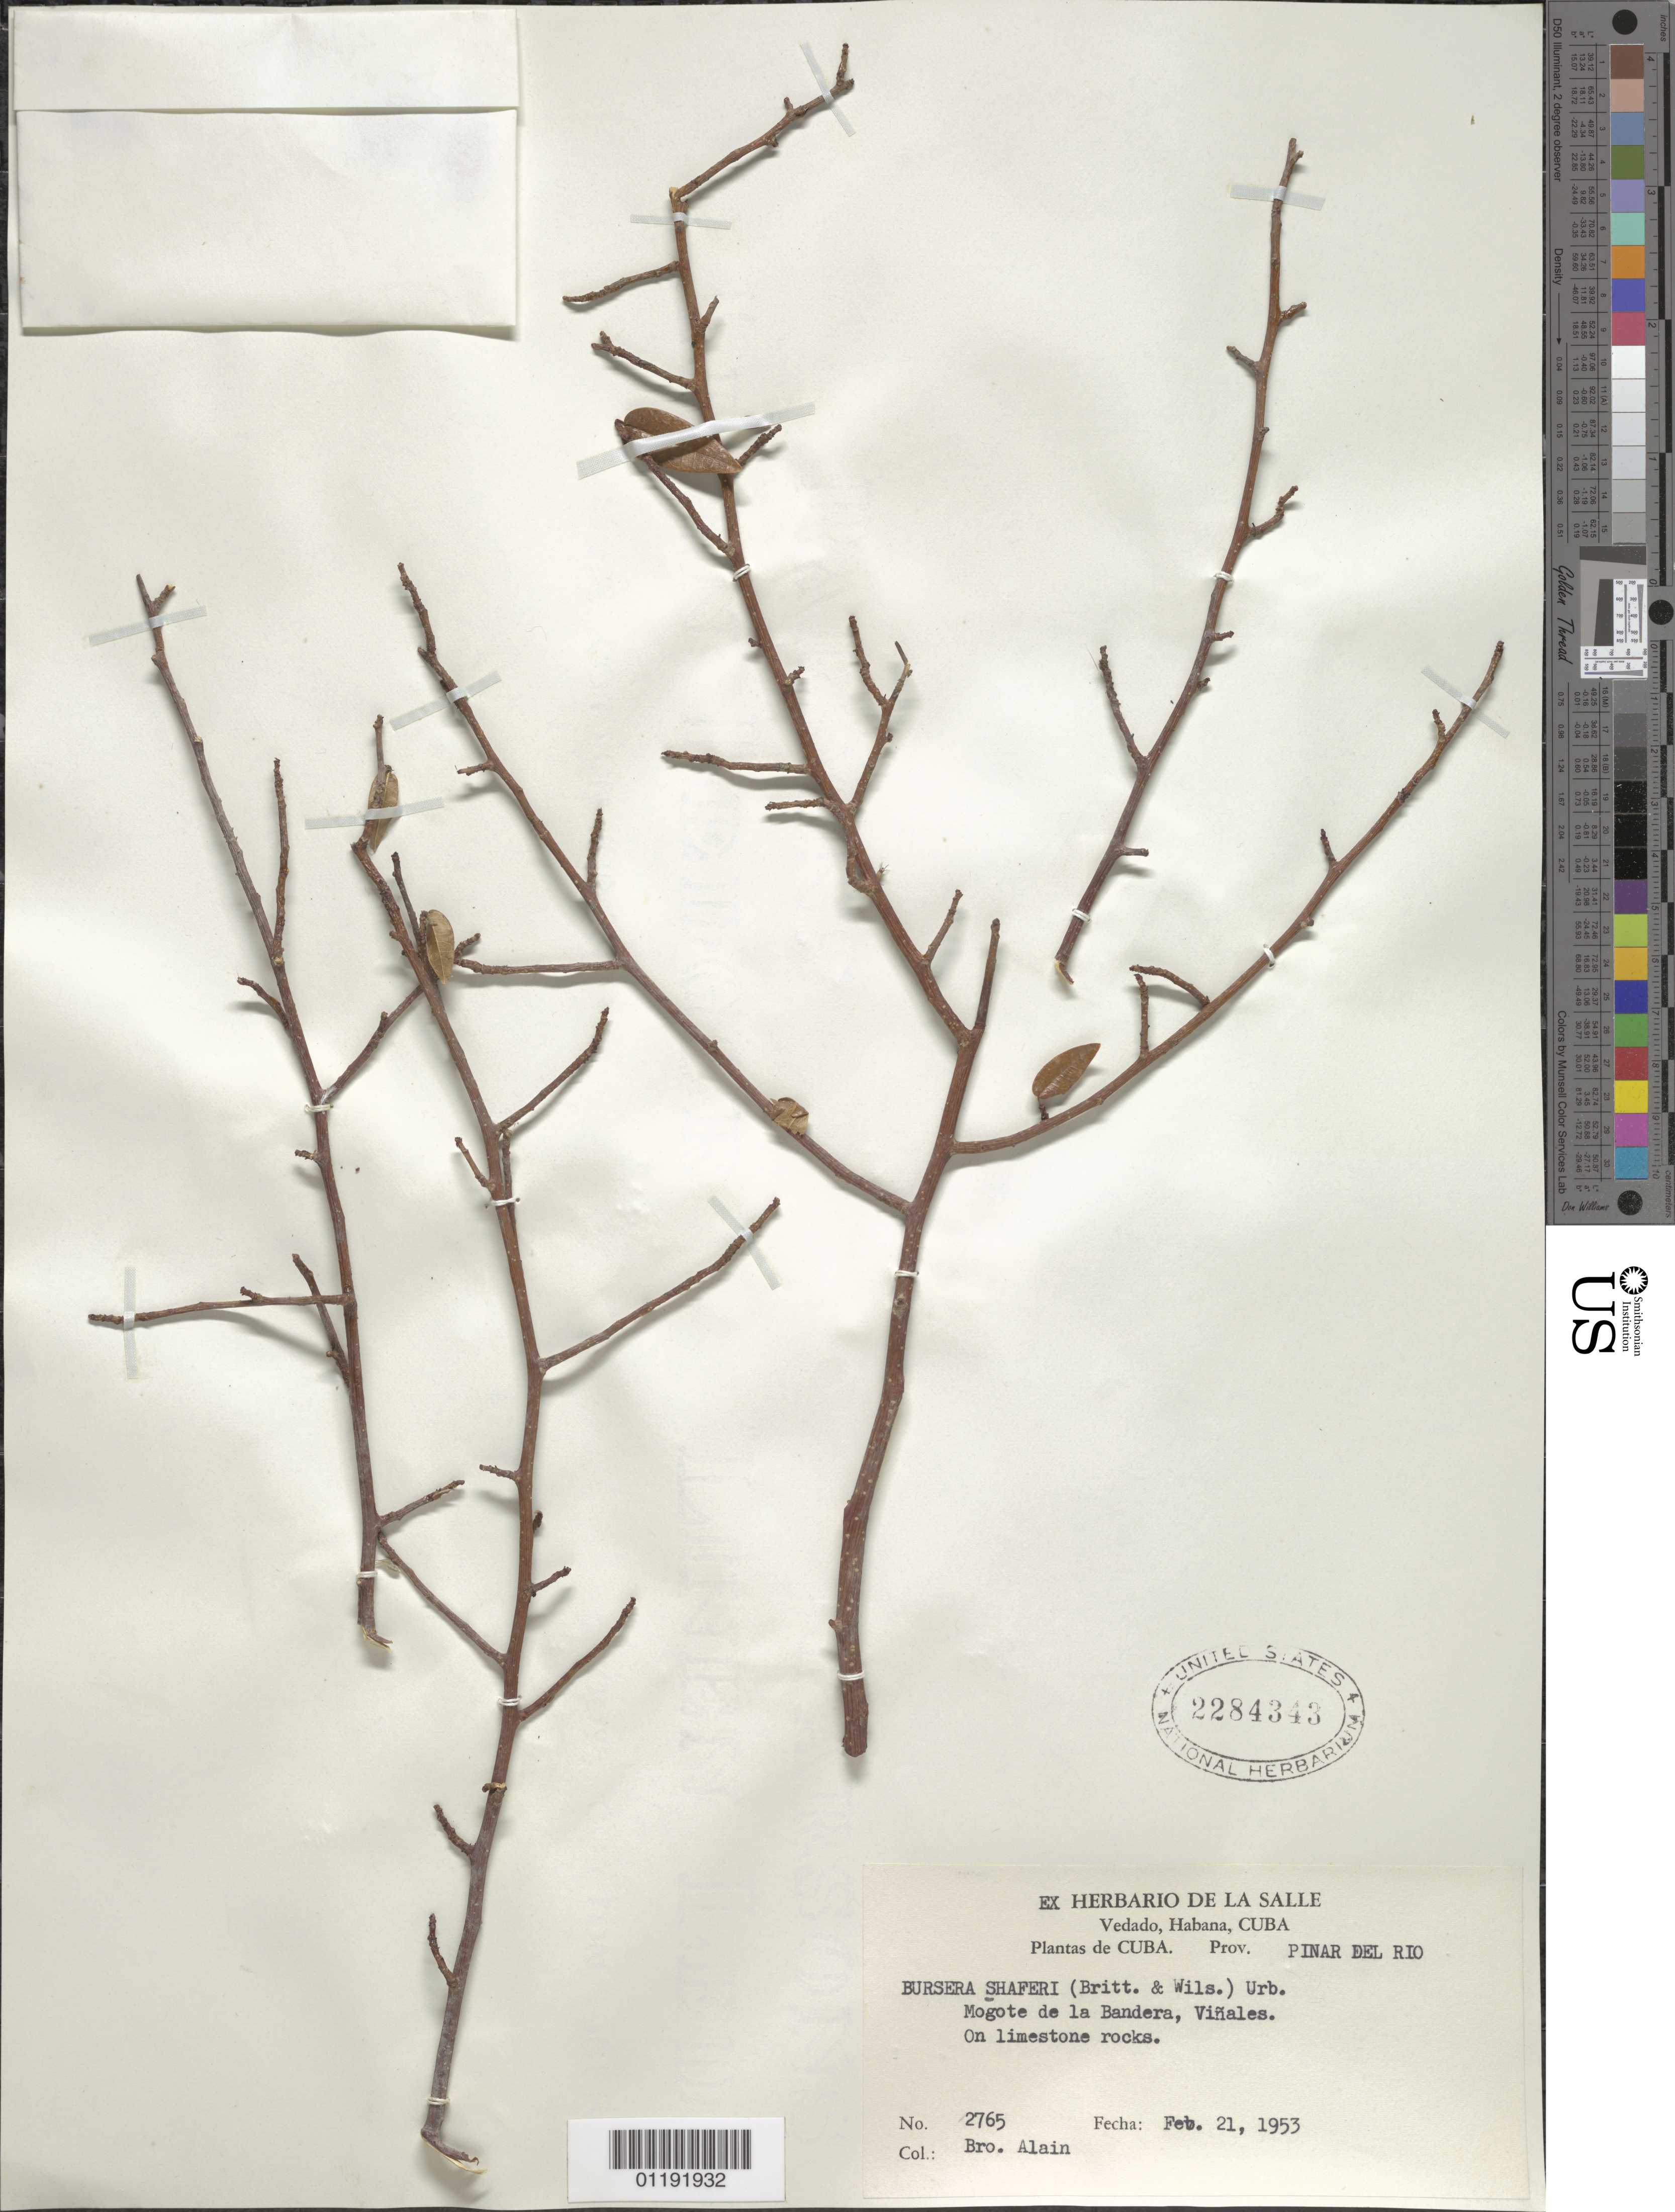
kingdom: Plantae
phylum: Tracheophyta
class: Magnoliopsida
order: Sapindales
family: Burseraceae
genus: Bursera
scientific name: Bursera shaferi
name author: (Britton & P. Wilson) Urb.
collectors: A. H. Liogier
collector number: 2765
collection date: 1953-02-21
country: Cuba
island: Cuba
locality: Vinales, Mogote de la Bandera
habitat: Limestone rocks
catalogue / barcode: US 2284343